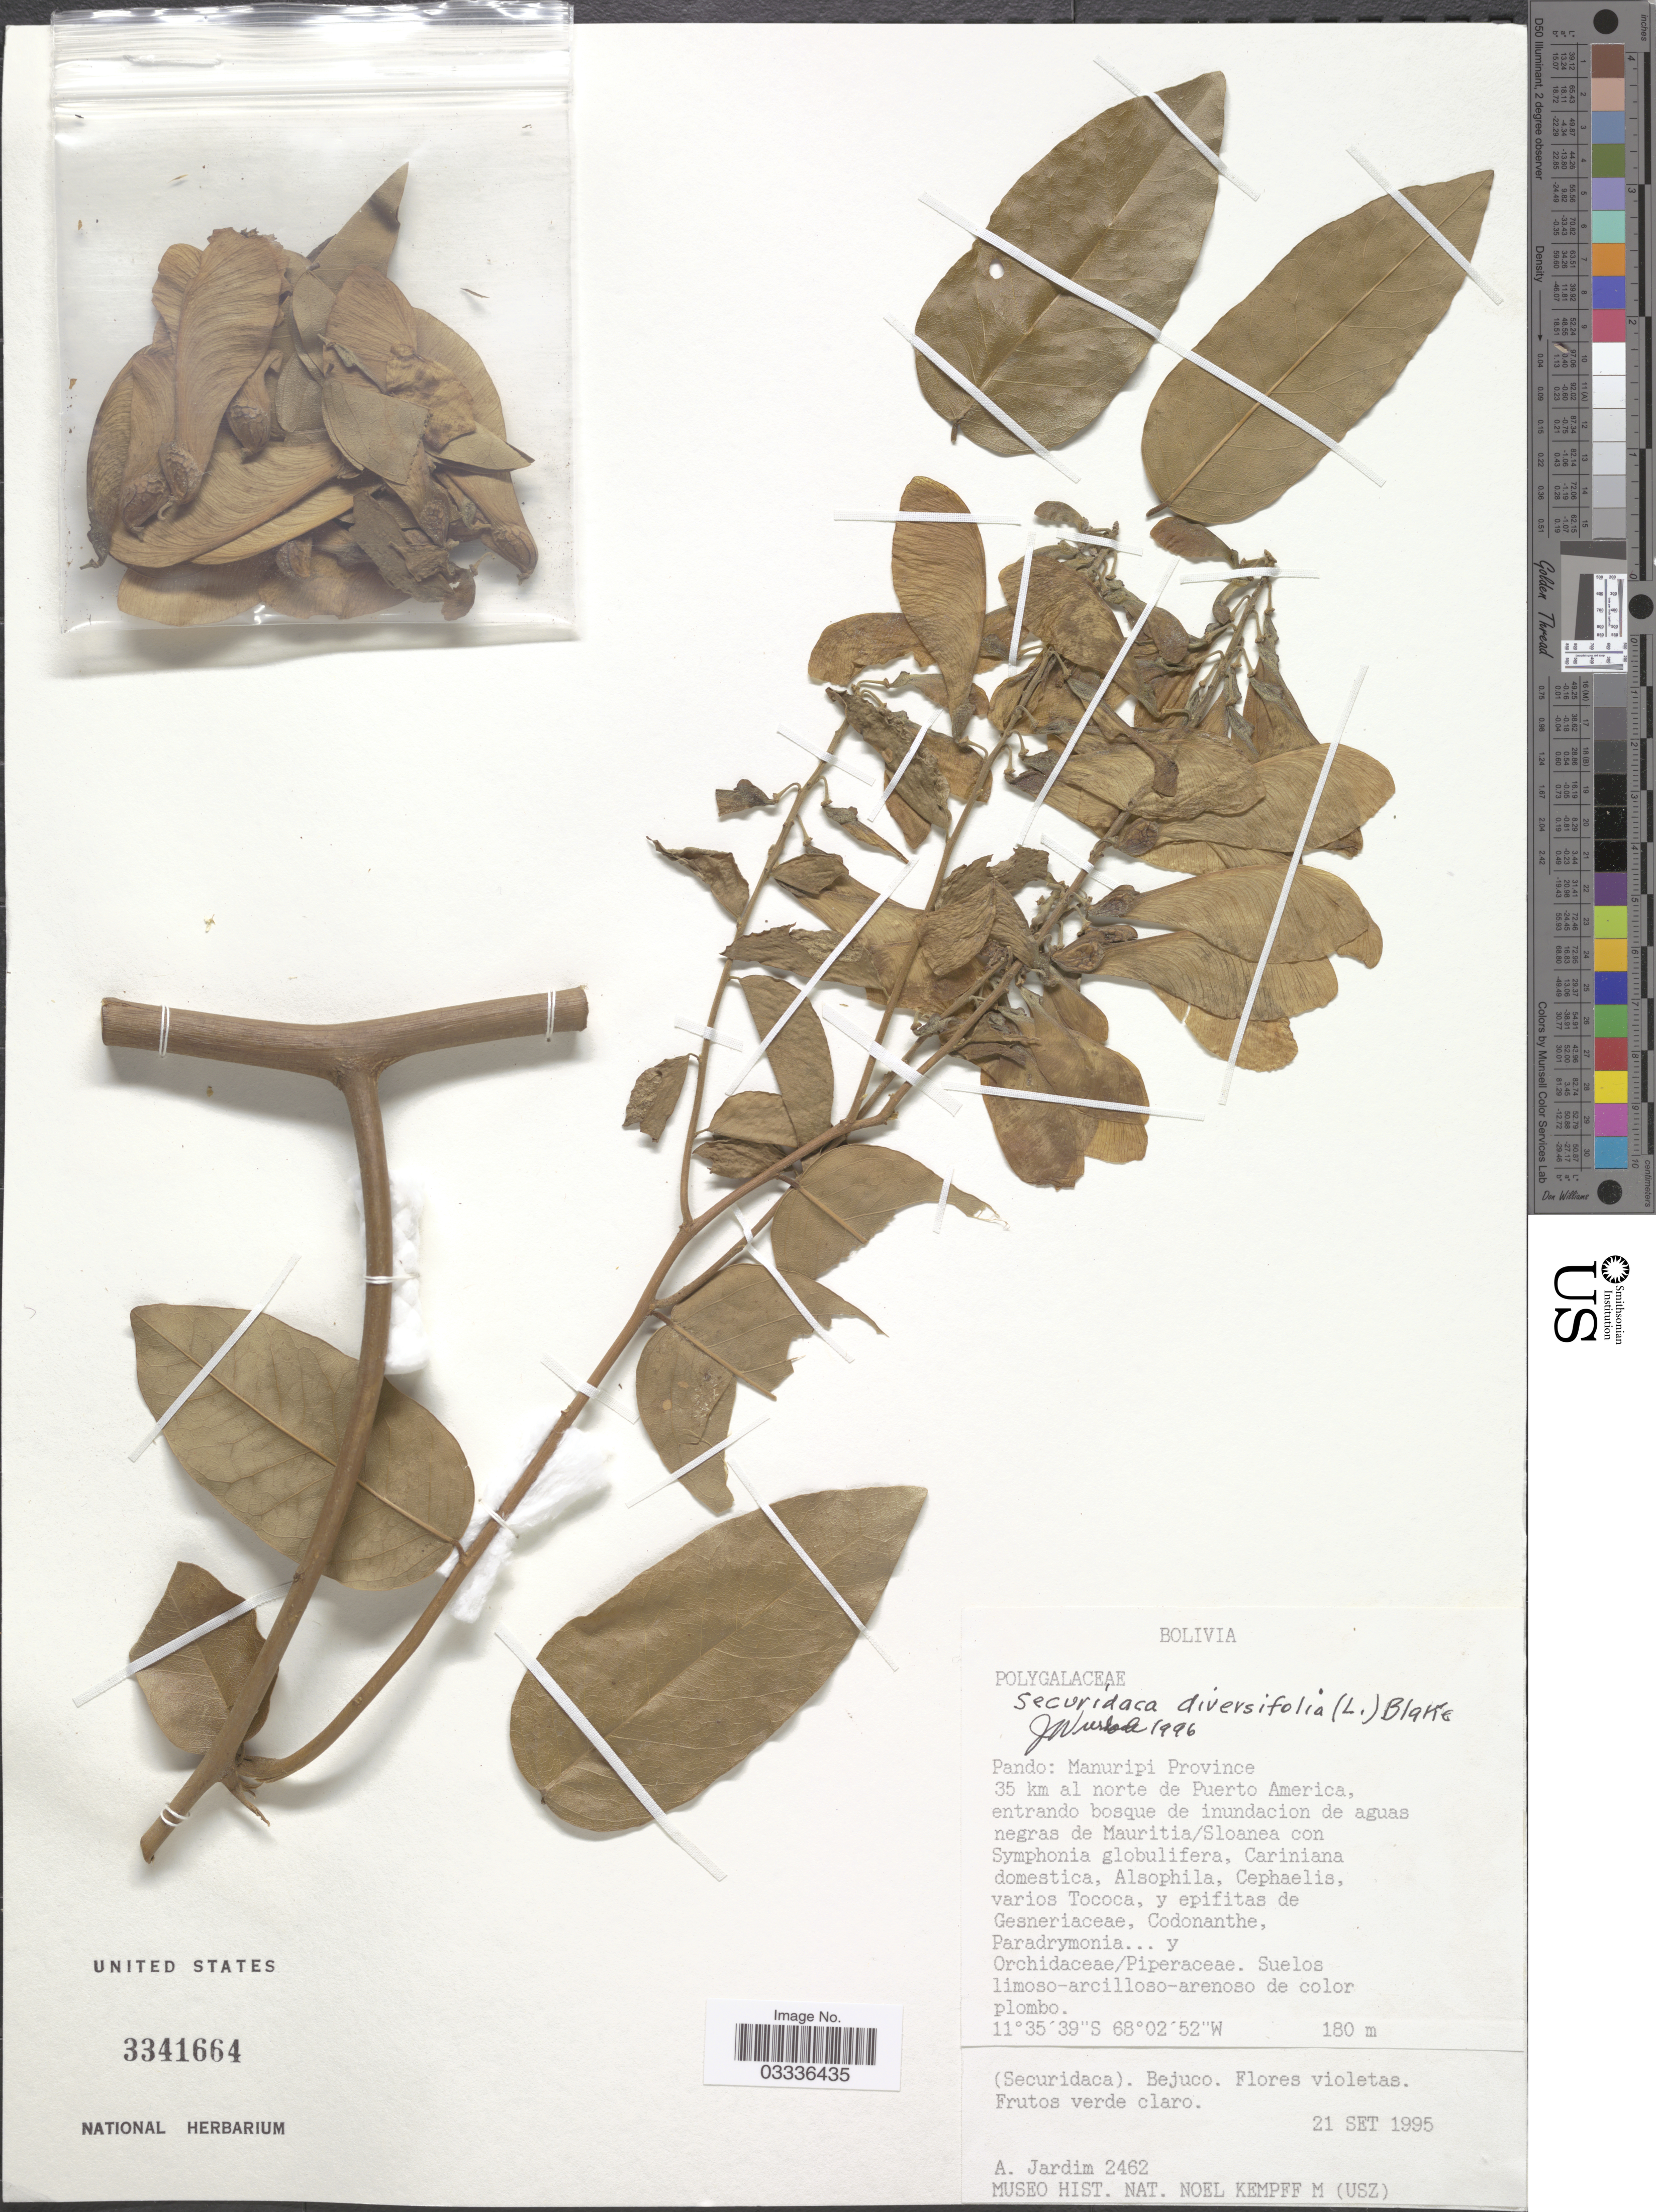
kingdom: Plantae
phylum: Tracheophyta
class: Magnoliopsida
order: Fabales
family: Polygalaceae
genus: Securidaca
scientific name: Securidaca diversifolia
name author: (L.) S.F. Blake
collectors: A. Jardim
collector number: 2462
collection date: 1995-09-21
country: Bolivia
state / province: Pando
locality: Manuripi Province. 35 km al norte de Puerto America.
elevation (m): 180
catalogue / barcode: US 3341664